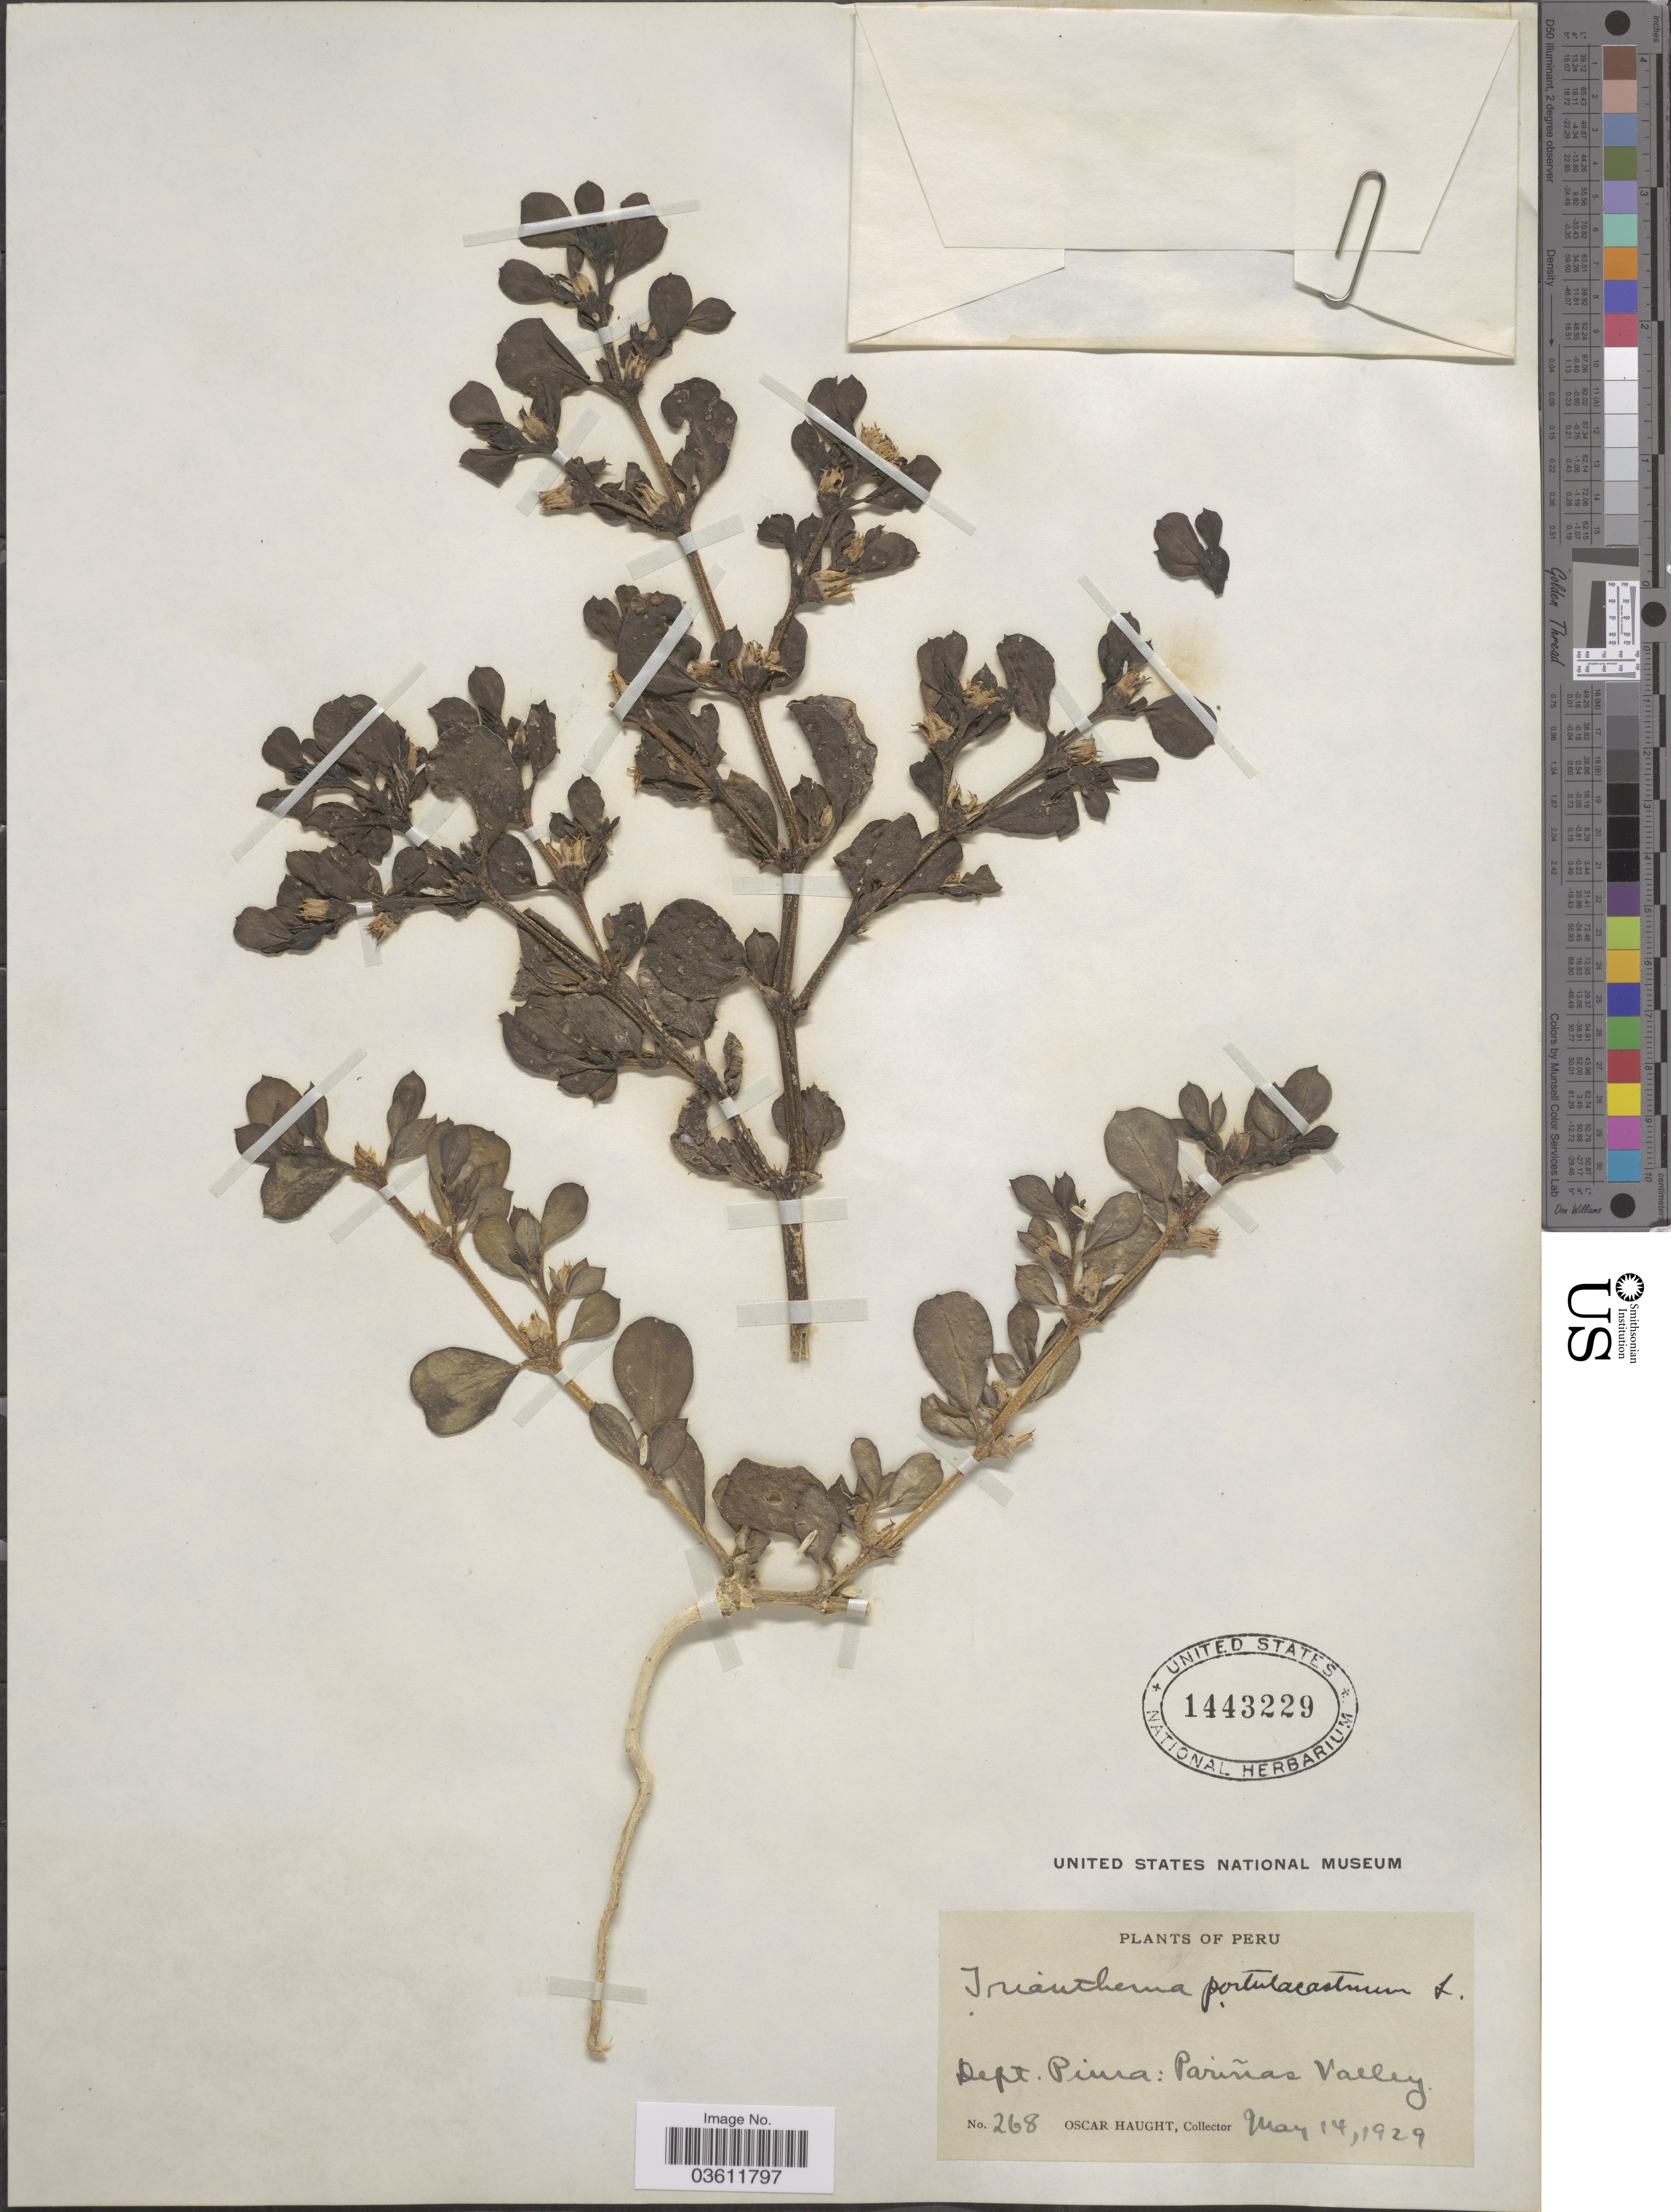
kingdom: Plantae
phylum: Tracheophyta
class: Magnoliopsida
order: Caryophyllales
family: Aizoaceae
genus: Trianthema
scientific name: Trianthema portulacastrum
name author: L.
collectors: O. Haught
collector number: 268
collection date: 1929-05-14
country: Peru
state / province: Piura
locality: Dept. Piura: Pariñas Valley.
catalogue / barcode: US 1443229